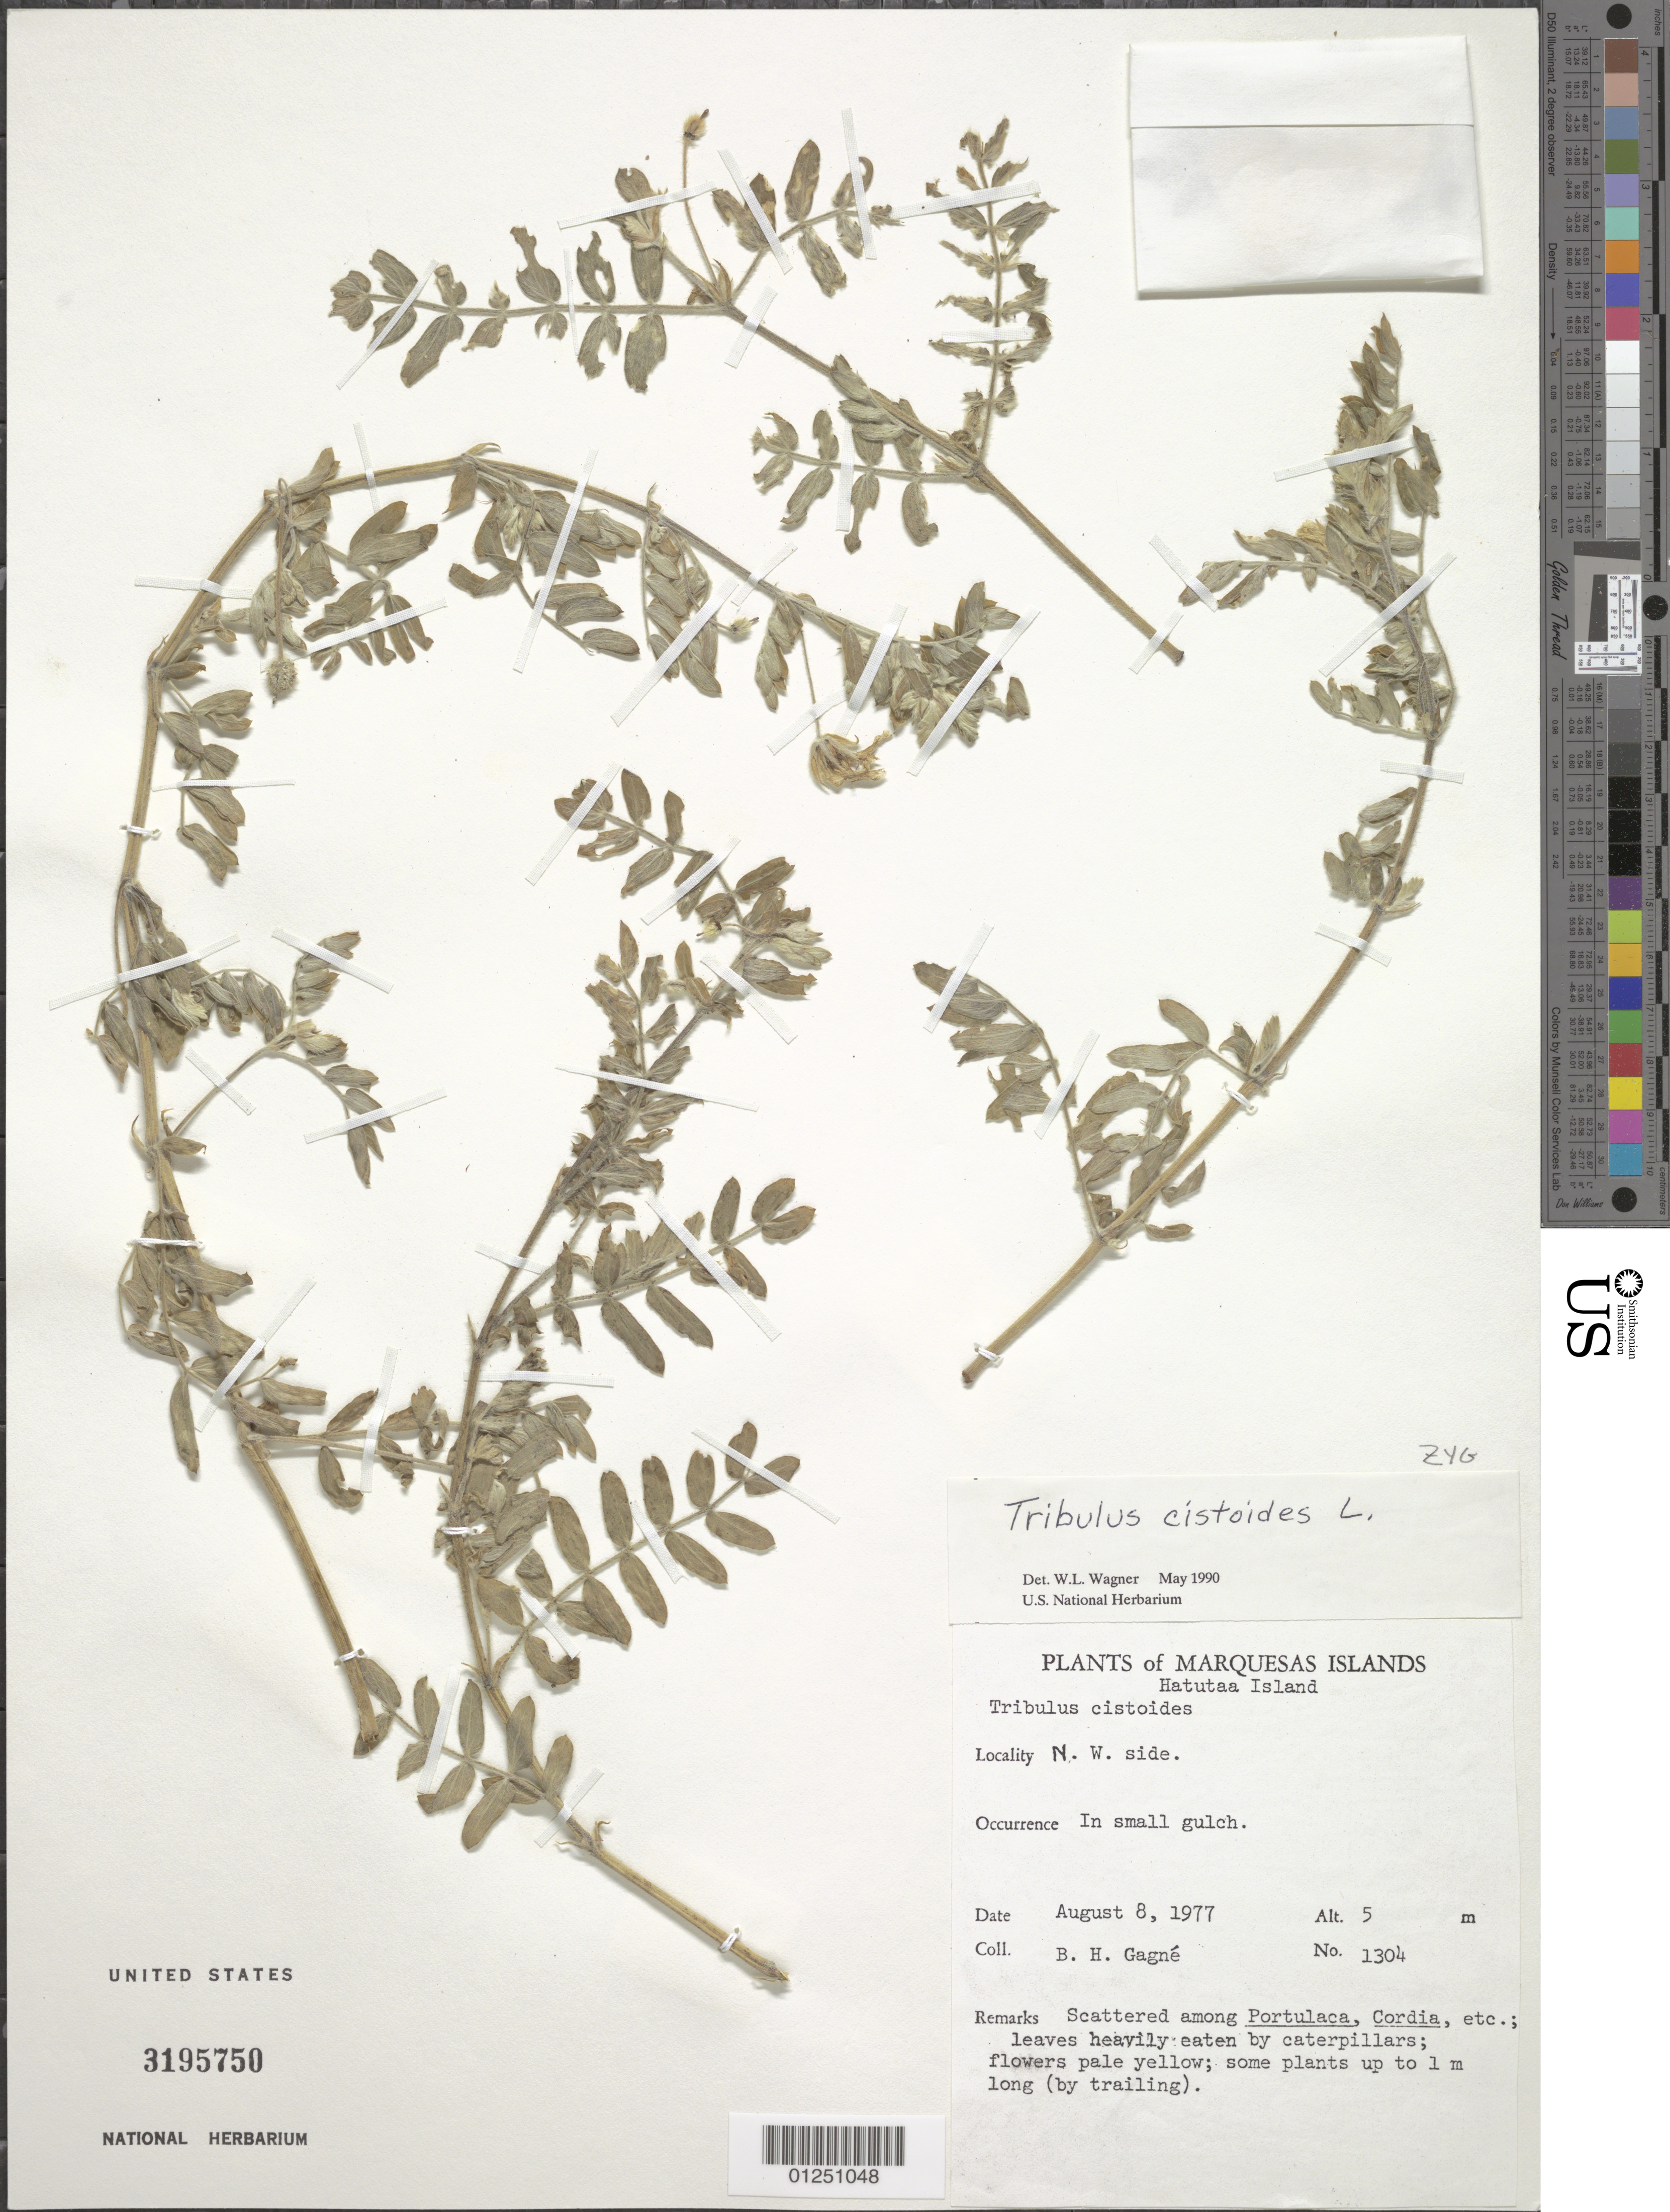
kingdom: Plantae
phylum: Tracheophyta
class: Magnoliopsida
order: Zygophyllales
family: Zygophyllaceae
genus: Tribulus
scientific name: Tribulus cistoides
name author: L.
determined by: Wagner, W. L., (BOT), Smithsonian Institution - National Museum of Natural History (UNITED STATES)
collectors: B. H. Gagné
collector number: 1304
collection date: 1977-08-08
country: French Polynesia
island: Hatutaa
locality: NW side of island in small gulch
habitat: With Portulaca, Cordia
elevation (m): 5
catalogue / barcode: US 3195750